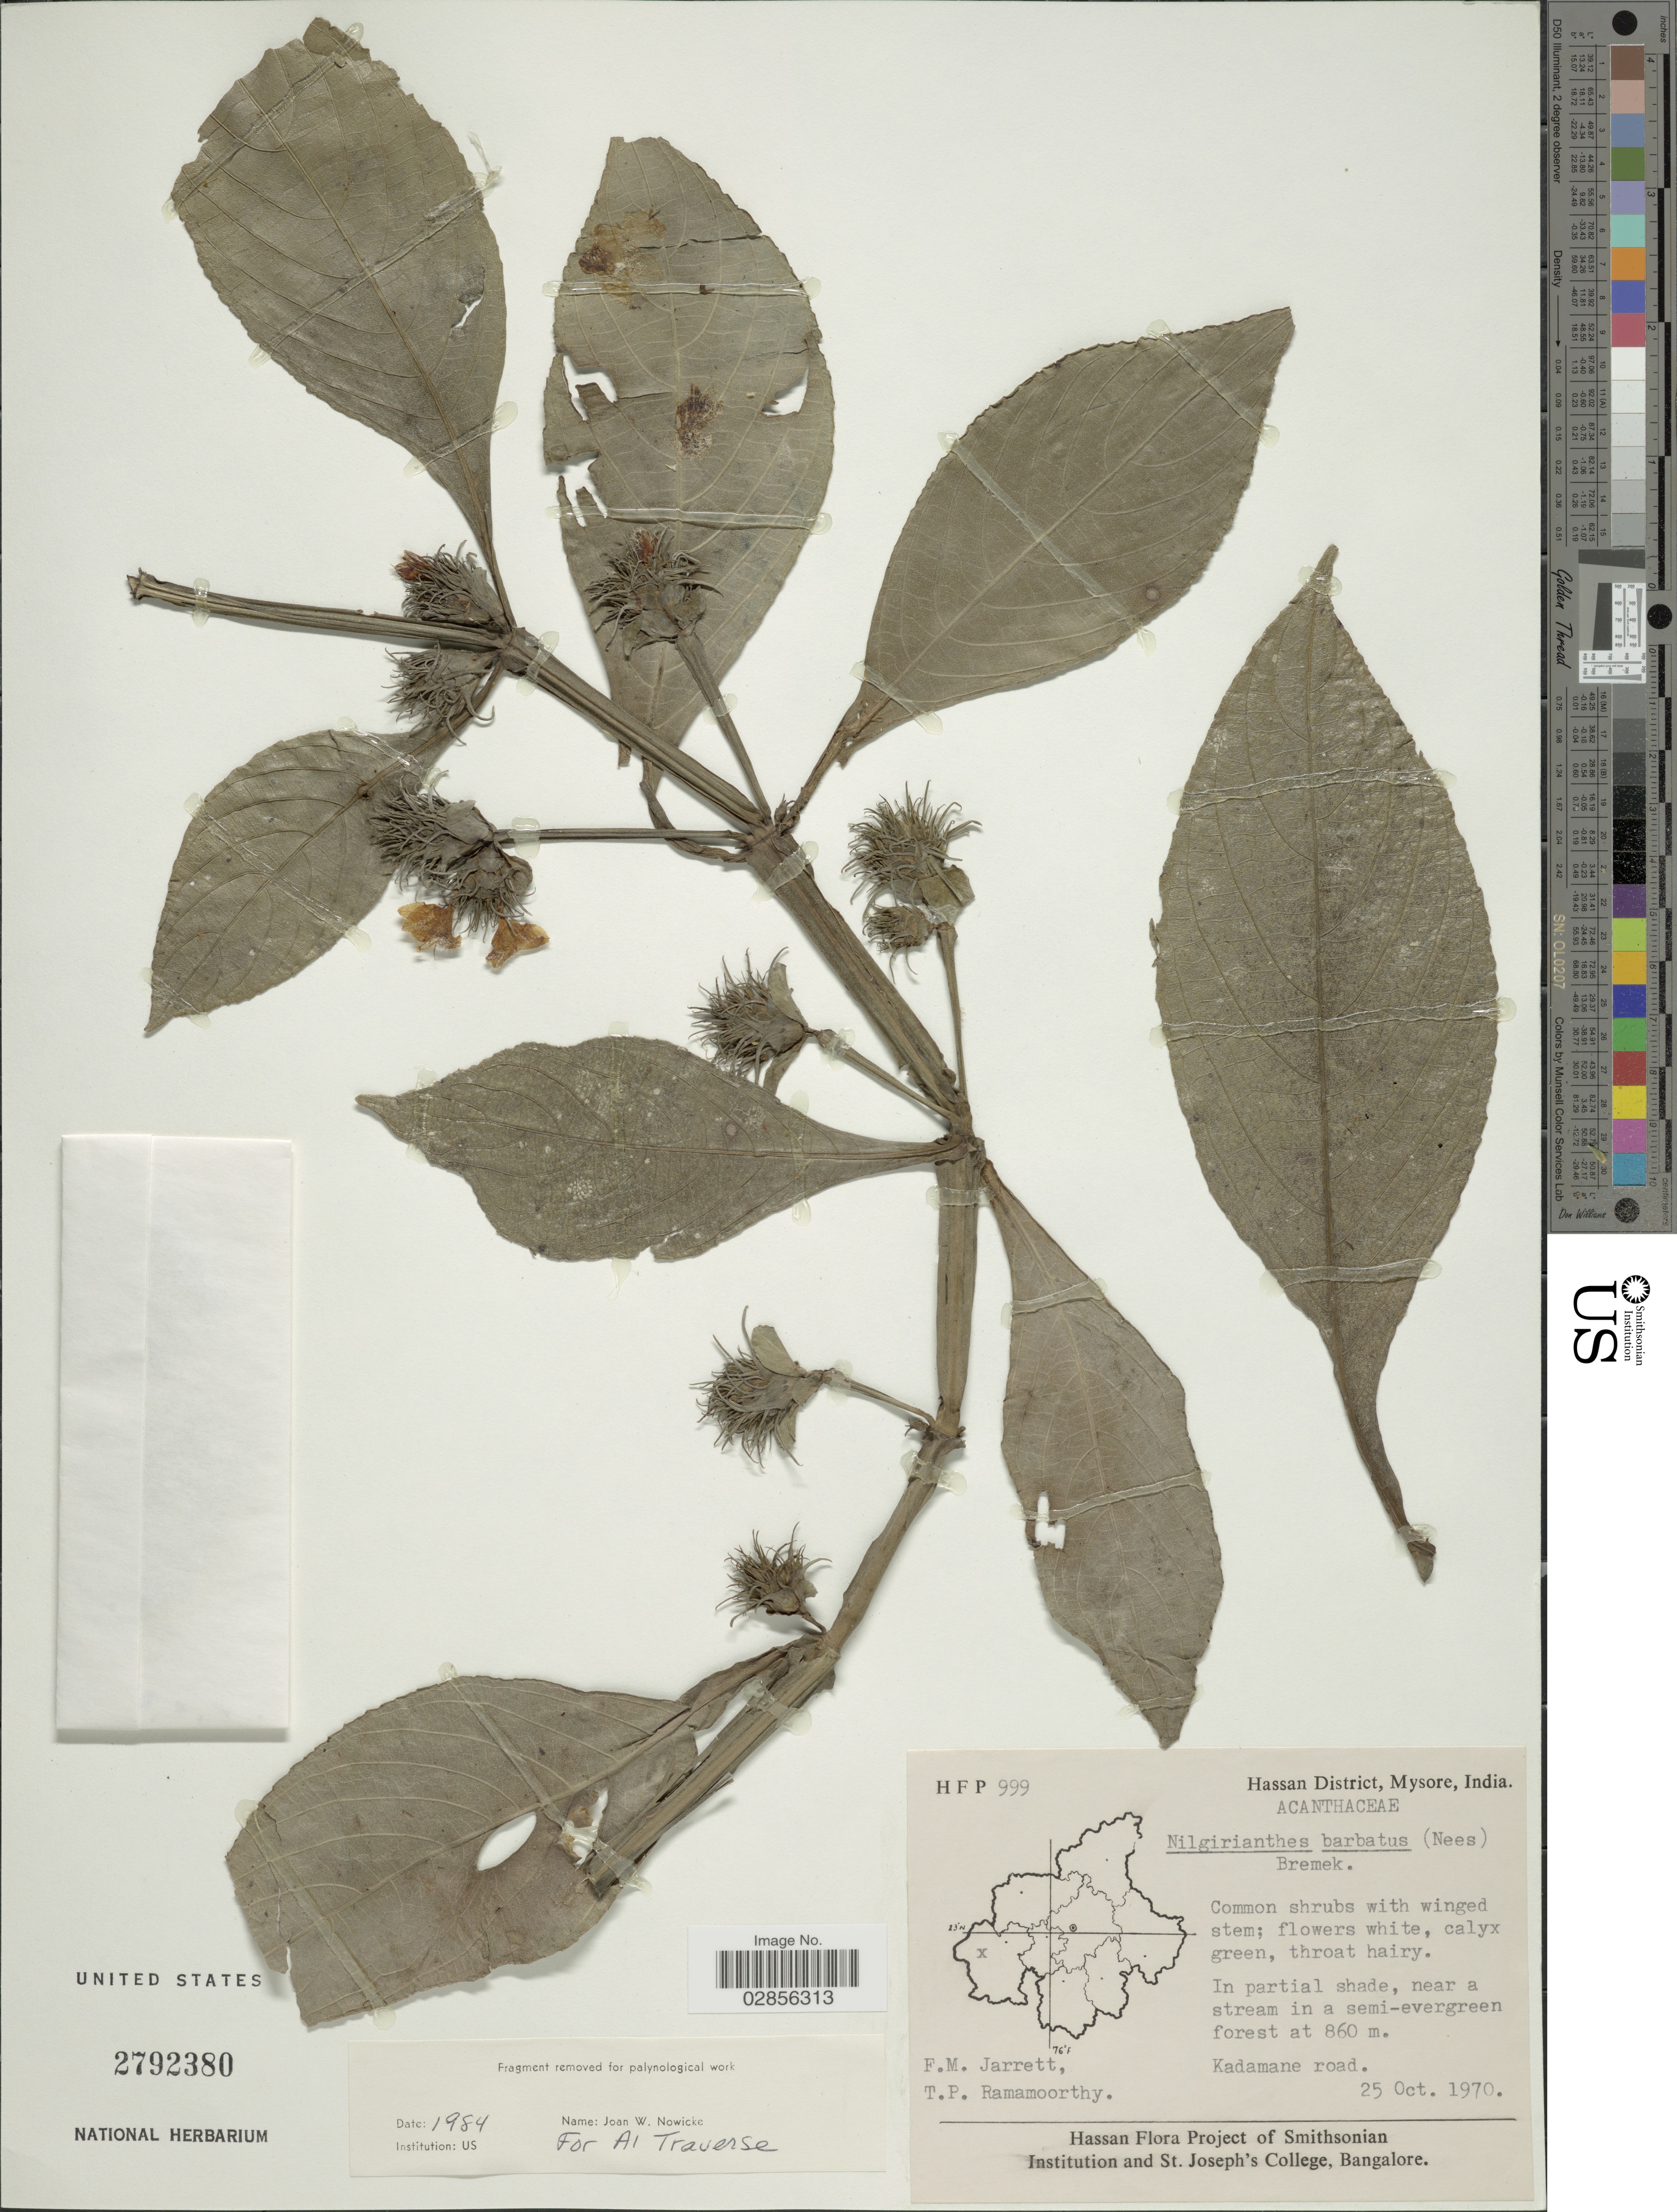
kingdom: Plantae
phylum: Tracheophyta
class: Magnoliopsida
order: Lamiales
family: Acanthaceae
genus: Strobilanthes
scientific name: Strobilanthes barbata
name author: Nees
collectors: F. M. Jarrett & T. P. Ramamoorthy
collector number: HFP999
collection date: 1970-10-25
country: India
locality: Hassan District, Mysore. Kadamane road.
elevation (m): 860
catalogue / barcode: US 2792380